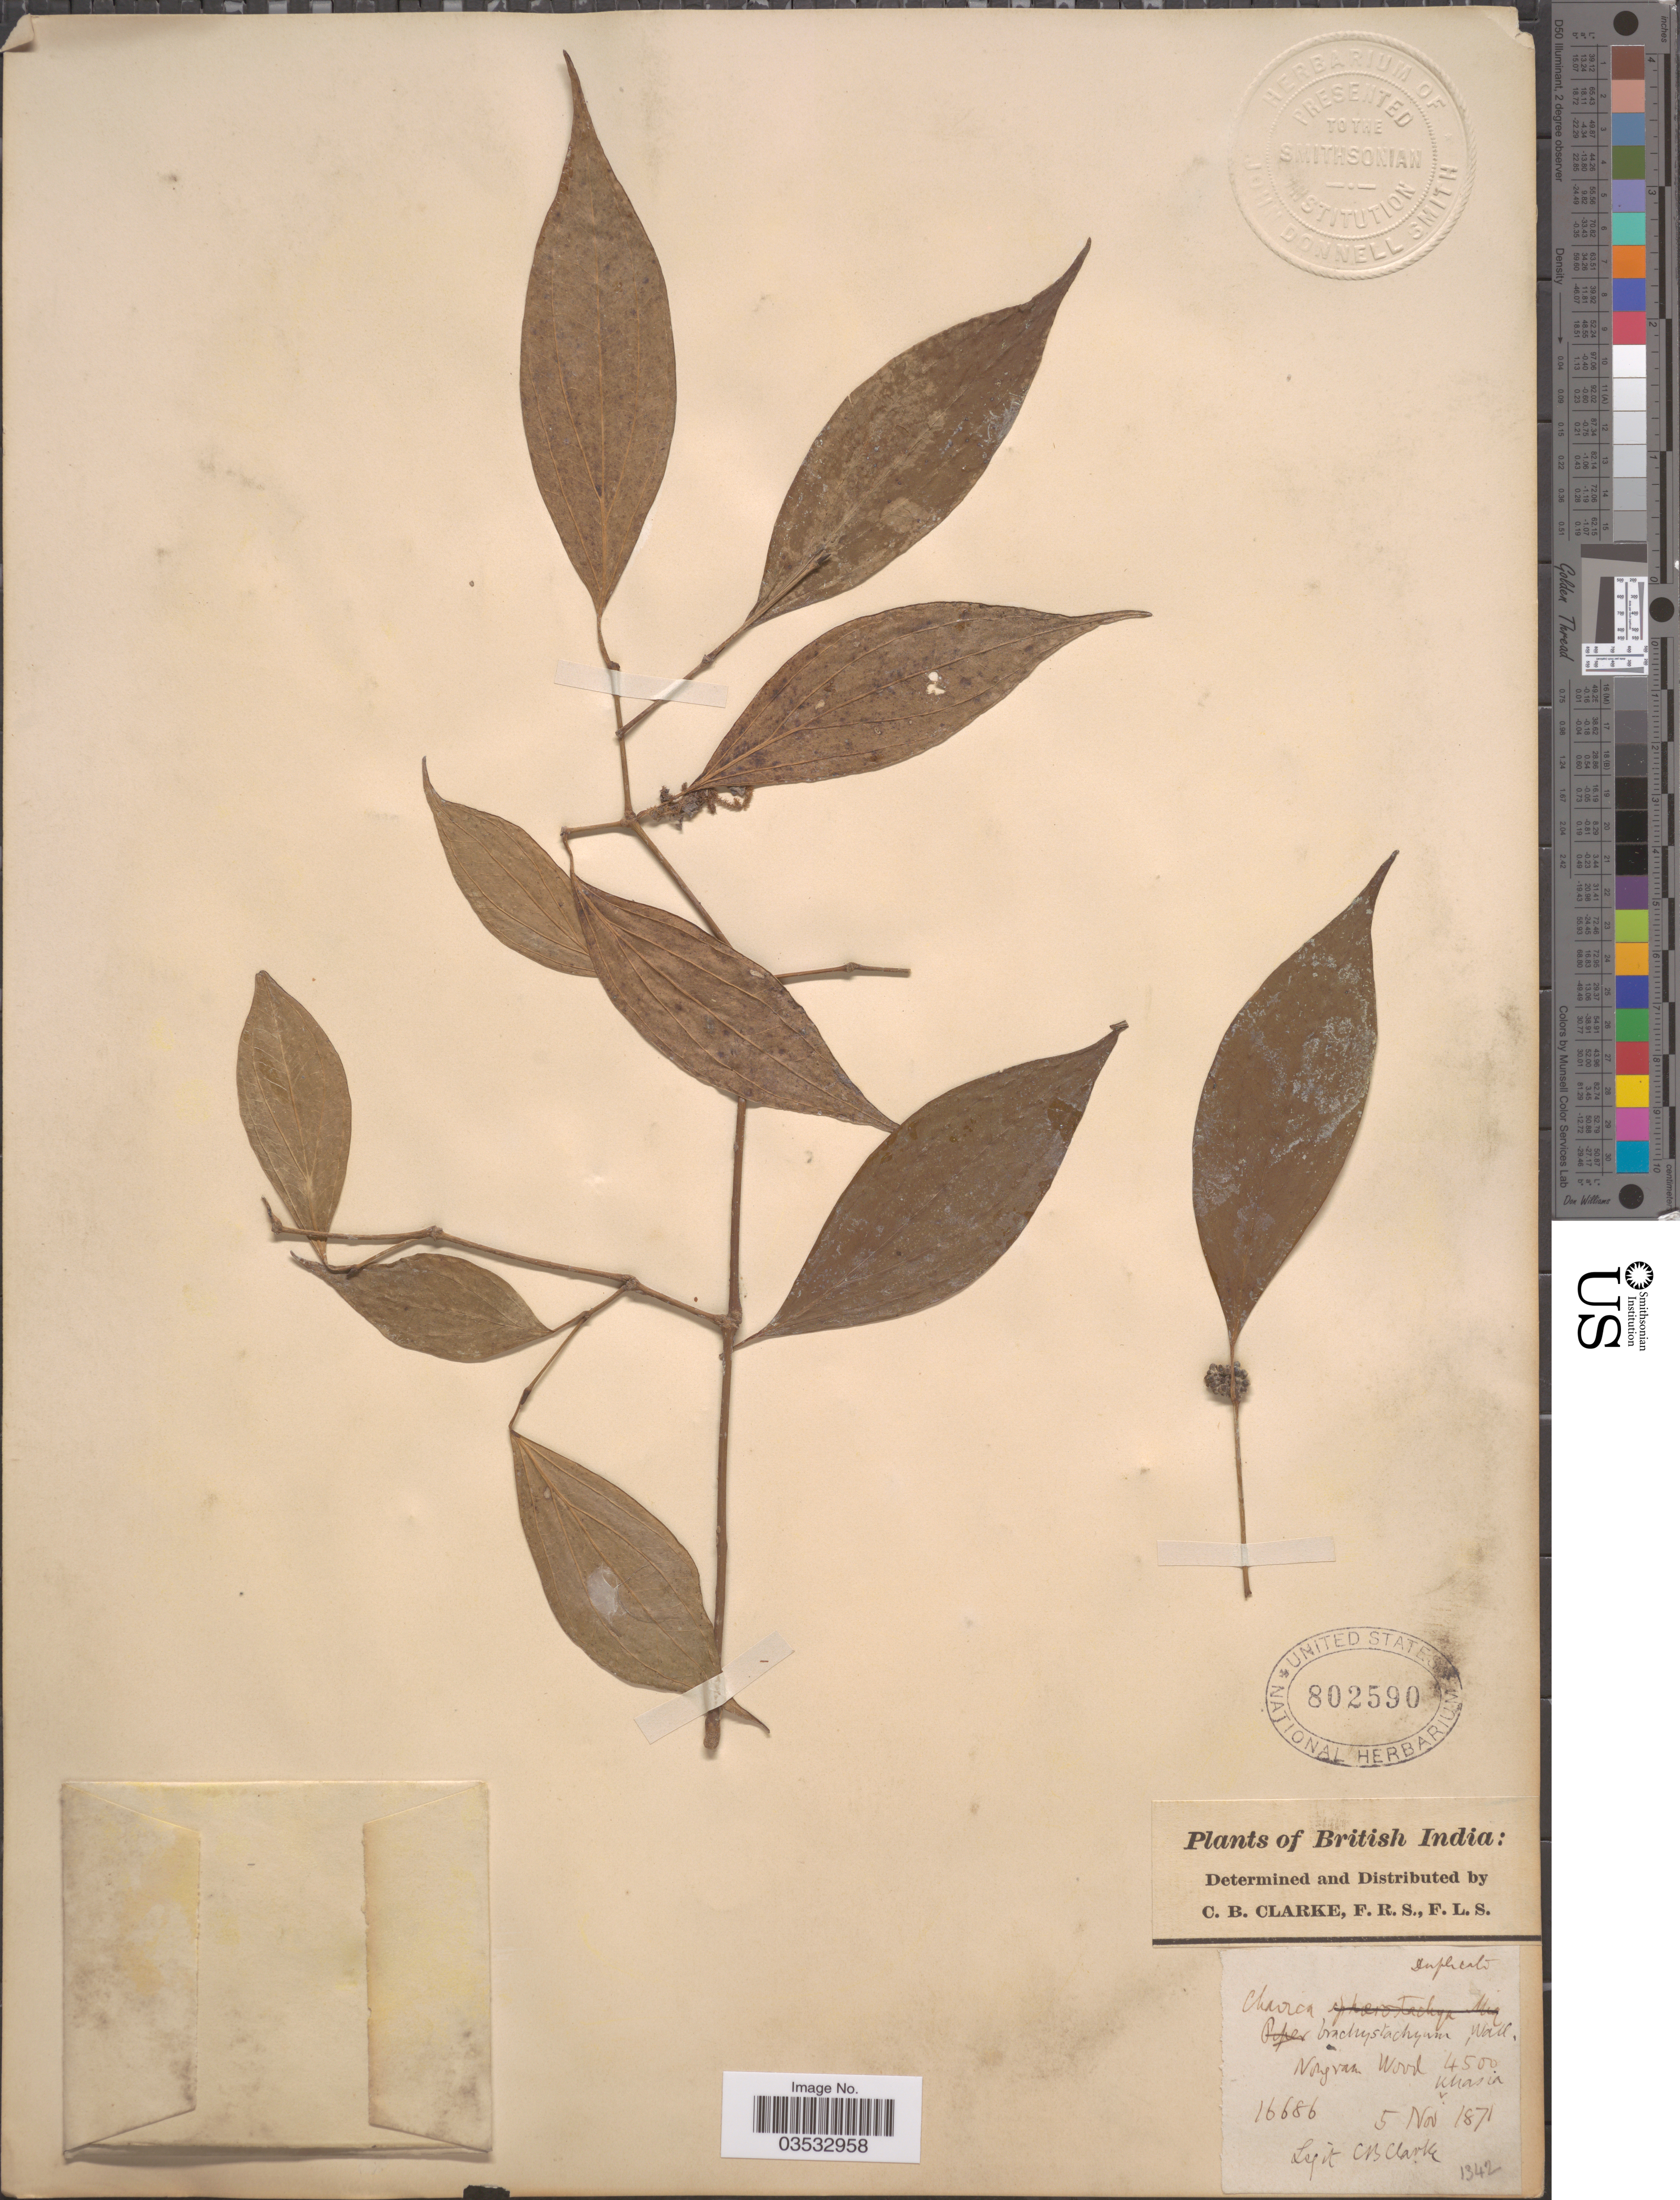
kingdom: Plantae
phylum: Tracheophyta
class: Magnoliopsida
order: Piperales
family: Piperaceae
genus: Piper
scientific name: Piper brachystachyum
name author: C. DC. in DC.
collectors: C. B. Clarke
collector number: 16686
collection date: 1871-11-05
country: India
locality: British India. Nongra Wood, Khasia.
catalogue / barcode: US 802590